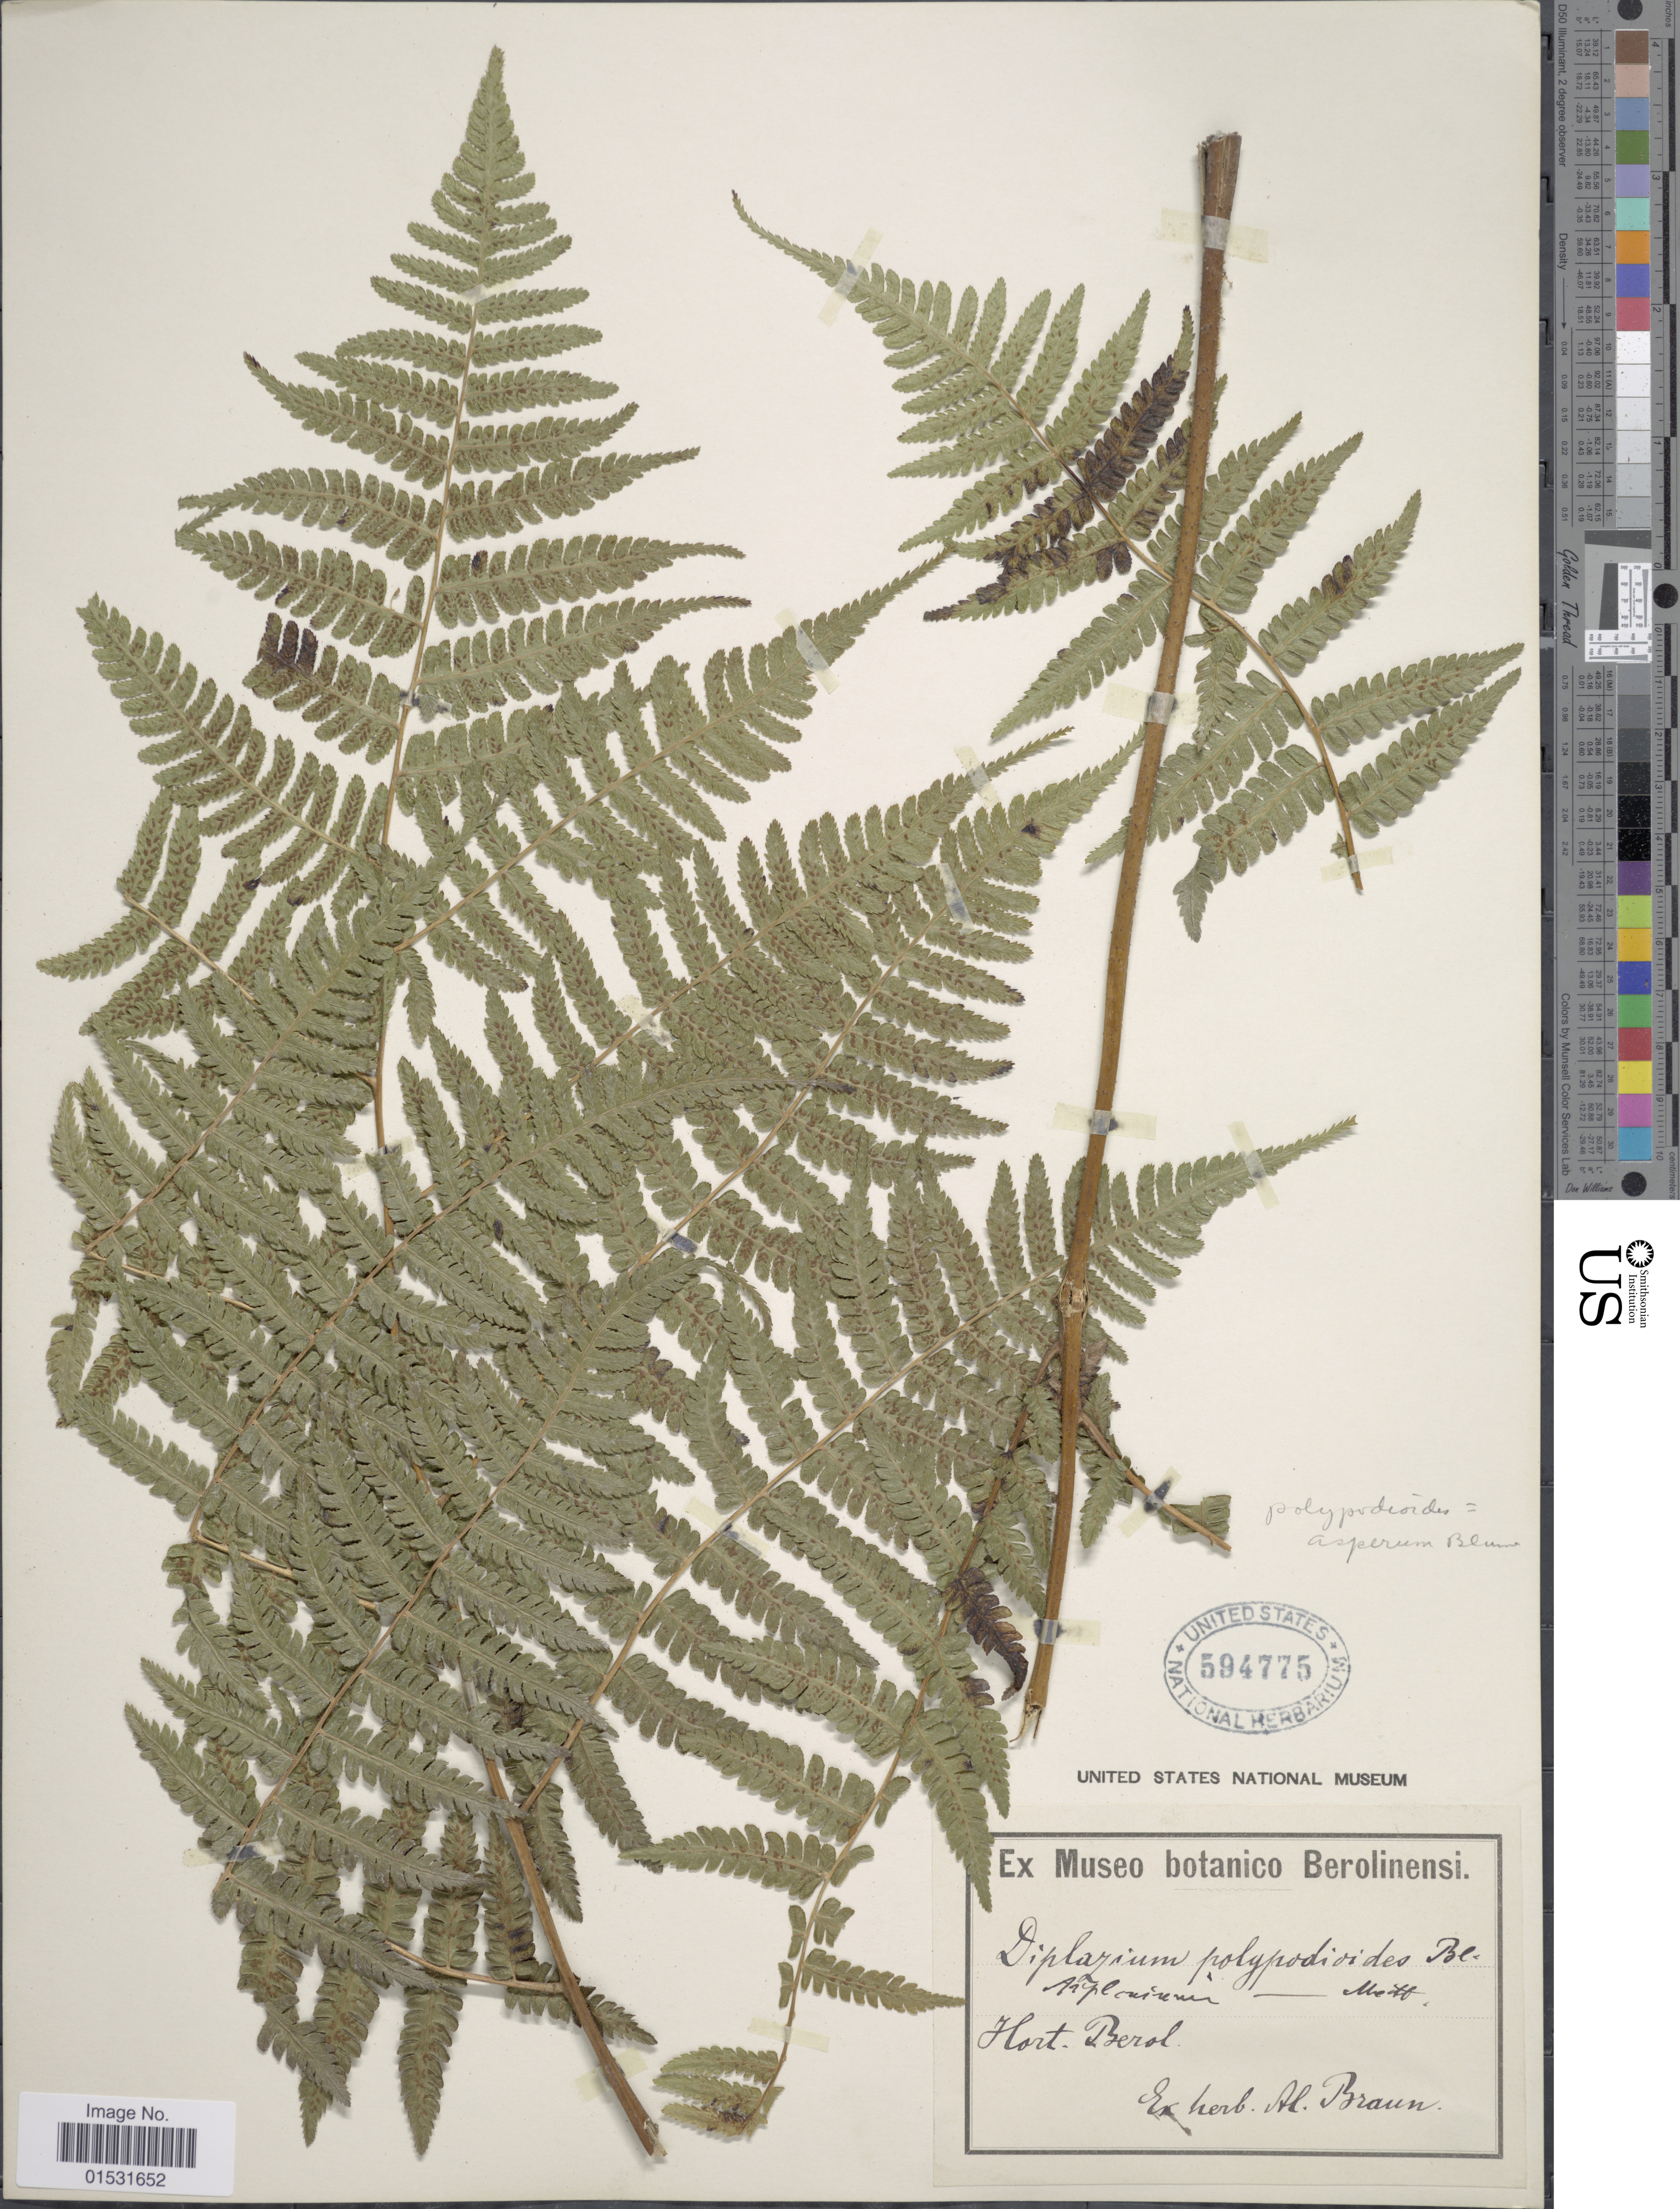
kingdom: Plantae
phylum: Tracheophyta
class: Polypodiopsida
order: Polypodiales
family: Athyriaceae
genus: Diplazium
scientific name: Diplazium asperum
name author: Blume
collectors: ex herb. A. Braun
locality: Hort. Berol.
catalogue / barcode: US 594775